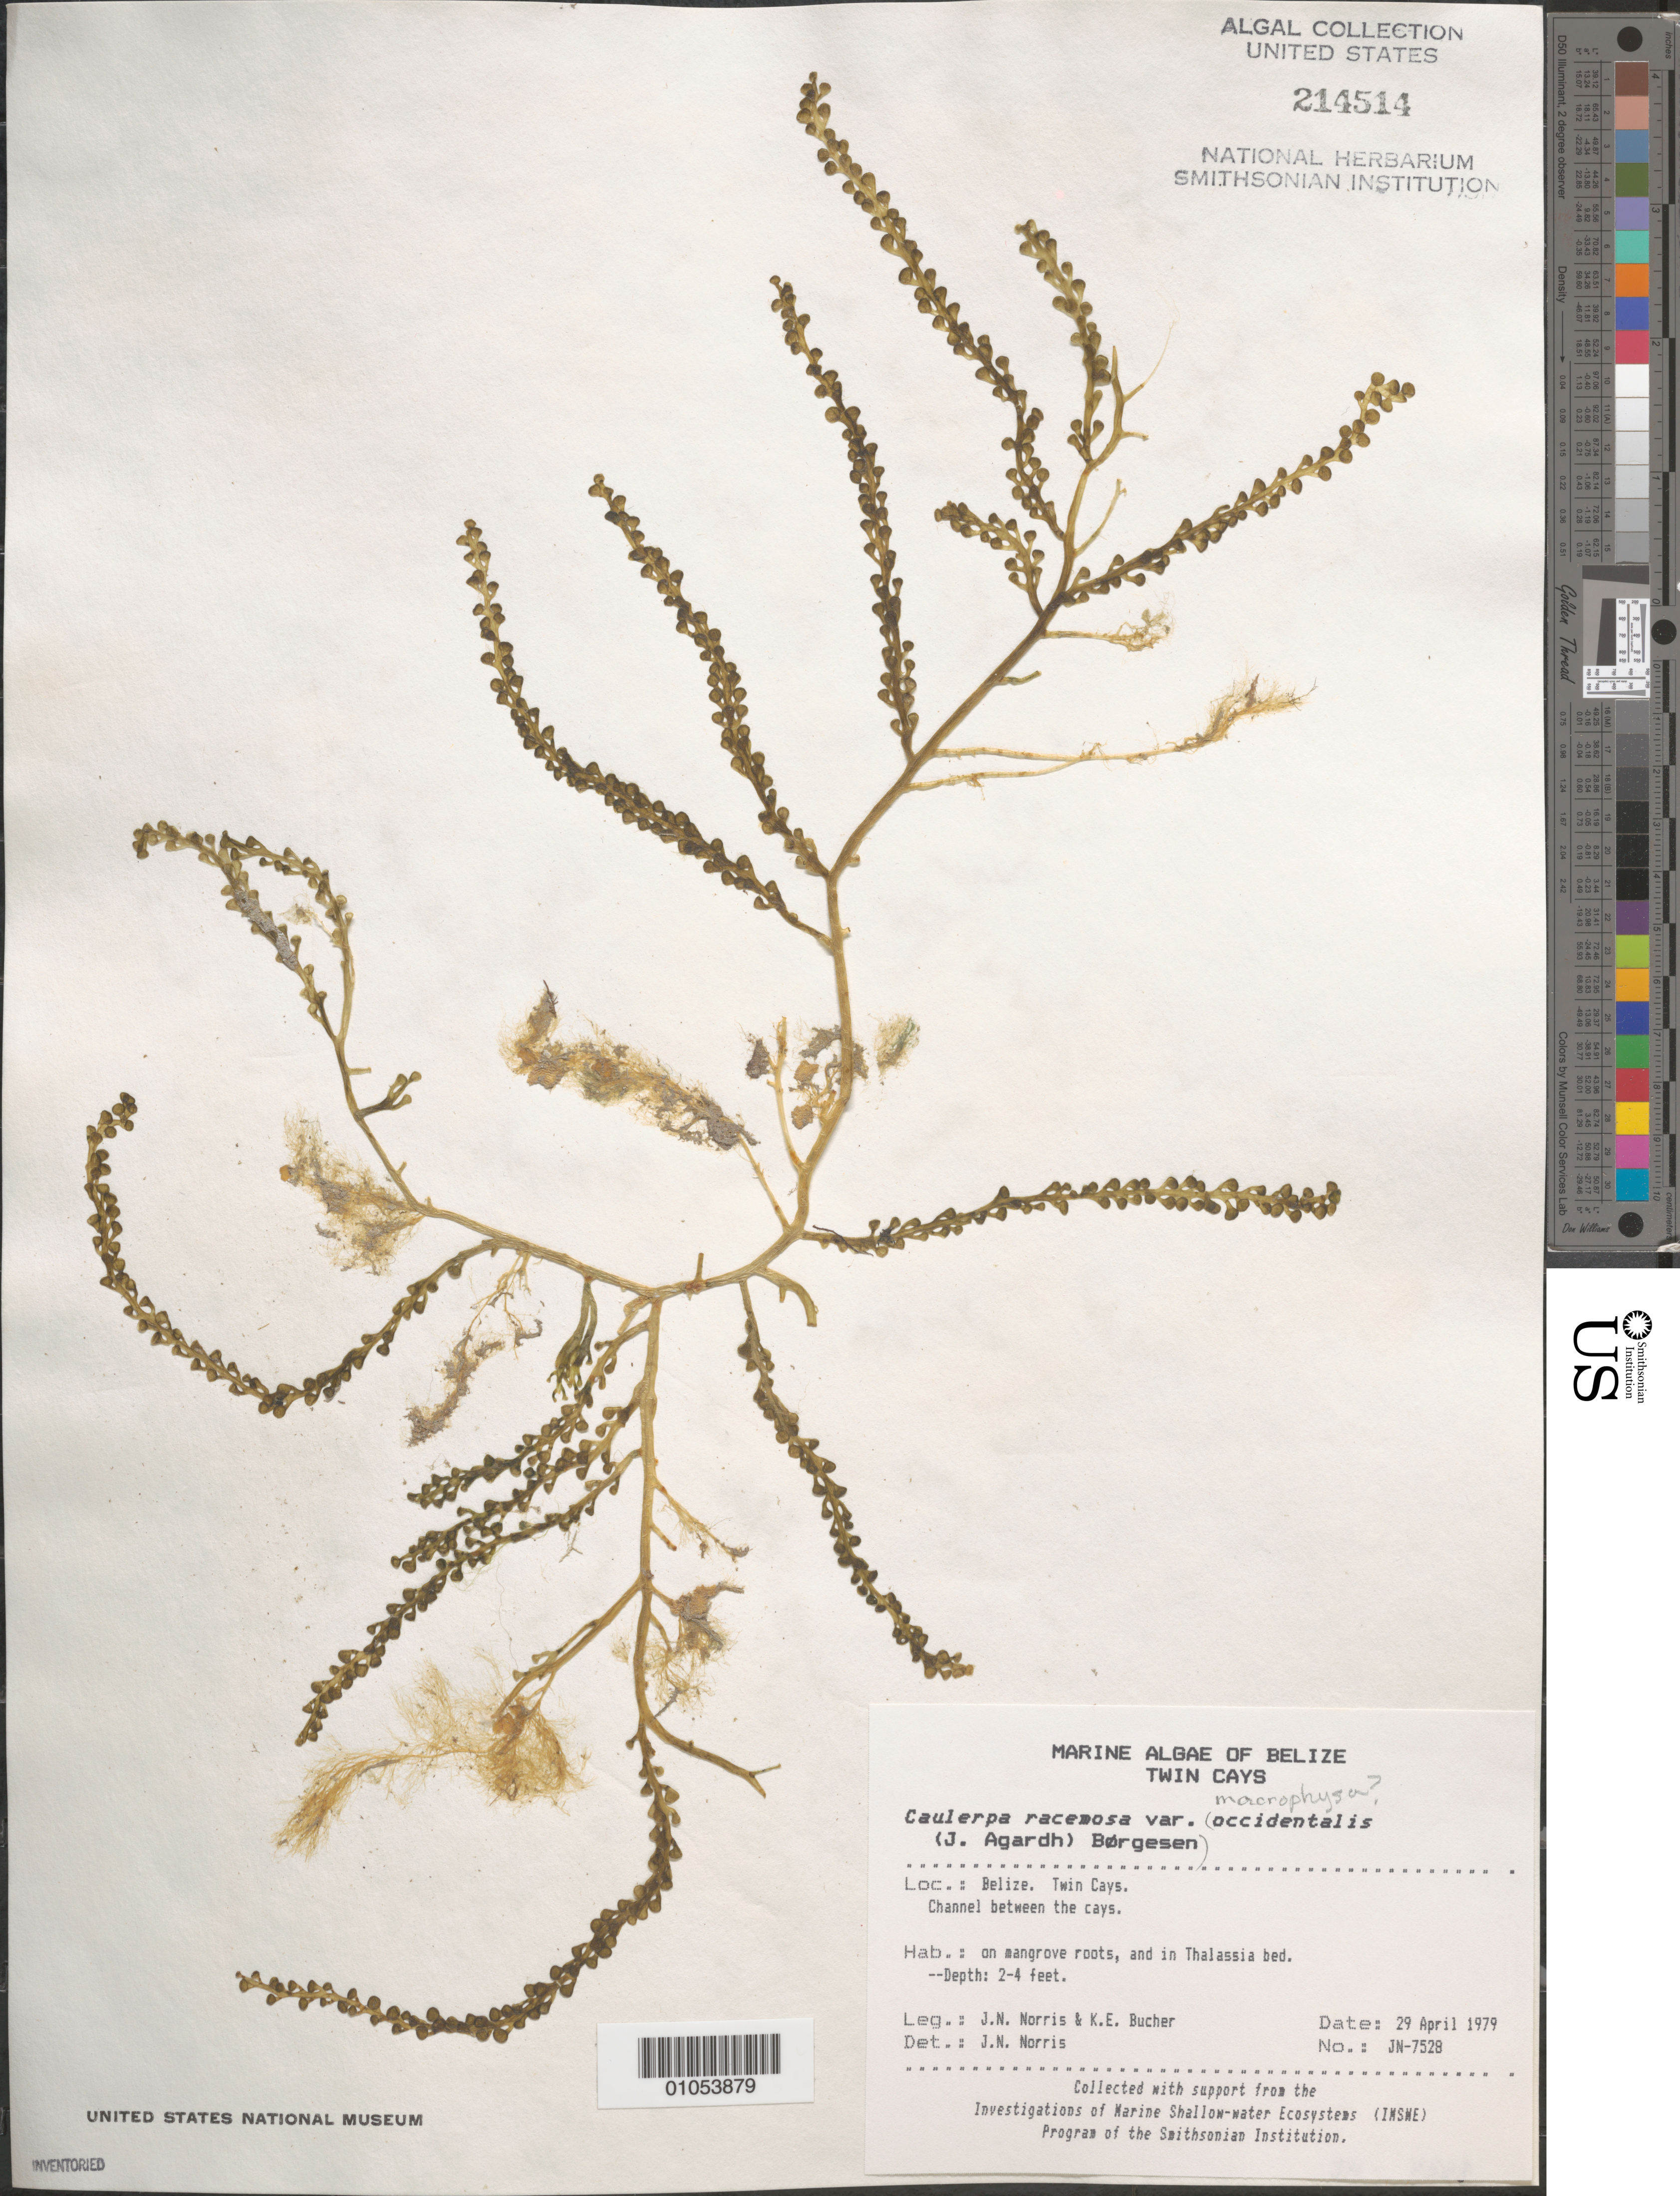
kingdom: Plantae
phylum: Chlorophyta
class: Ulvophyceae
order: Bryopsidales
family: Caulerpaceae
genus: Caulerpa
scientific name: Caulerpa racemosa var. macrophysa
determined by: Norris, James N.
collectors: J. N. Norris & K. E. Bucher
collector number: JN-7528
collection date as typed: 29 Apr 1979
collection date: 1979-04-29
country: Belize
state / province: Stann Creek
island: Twin Cays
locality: Channel between Twin Cays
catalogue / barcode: US 214514